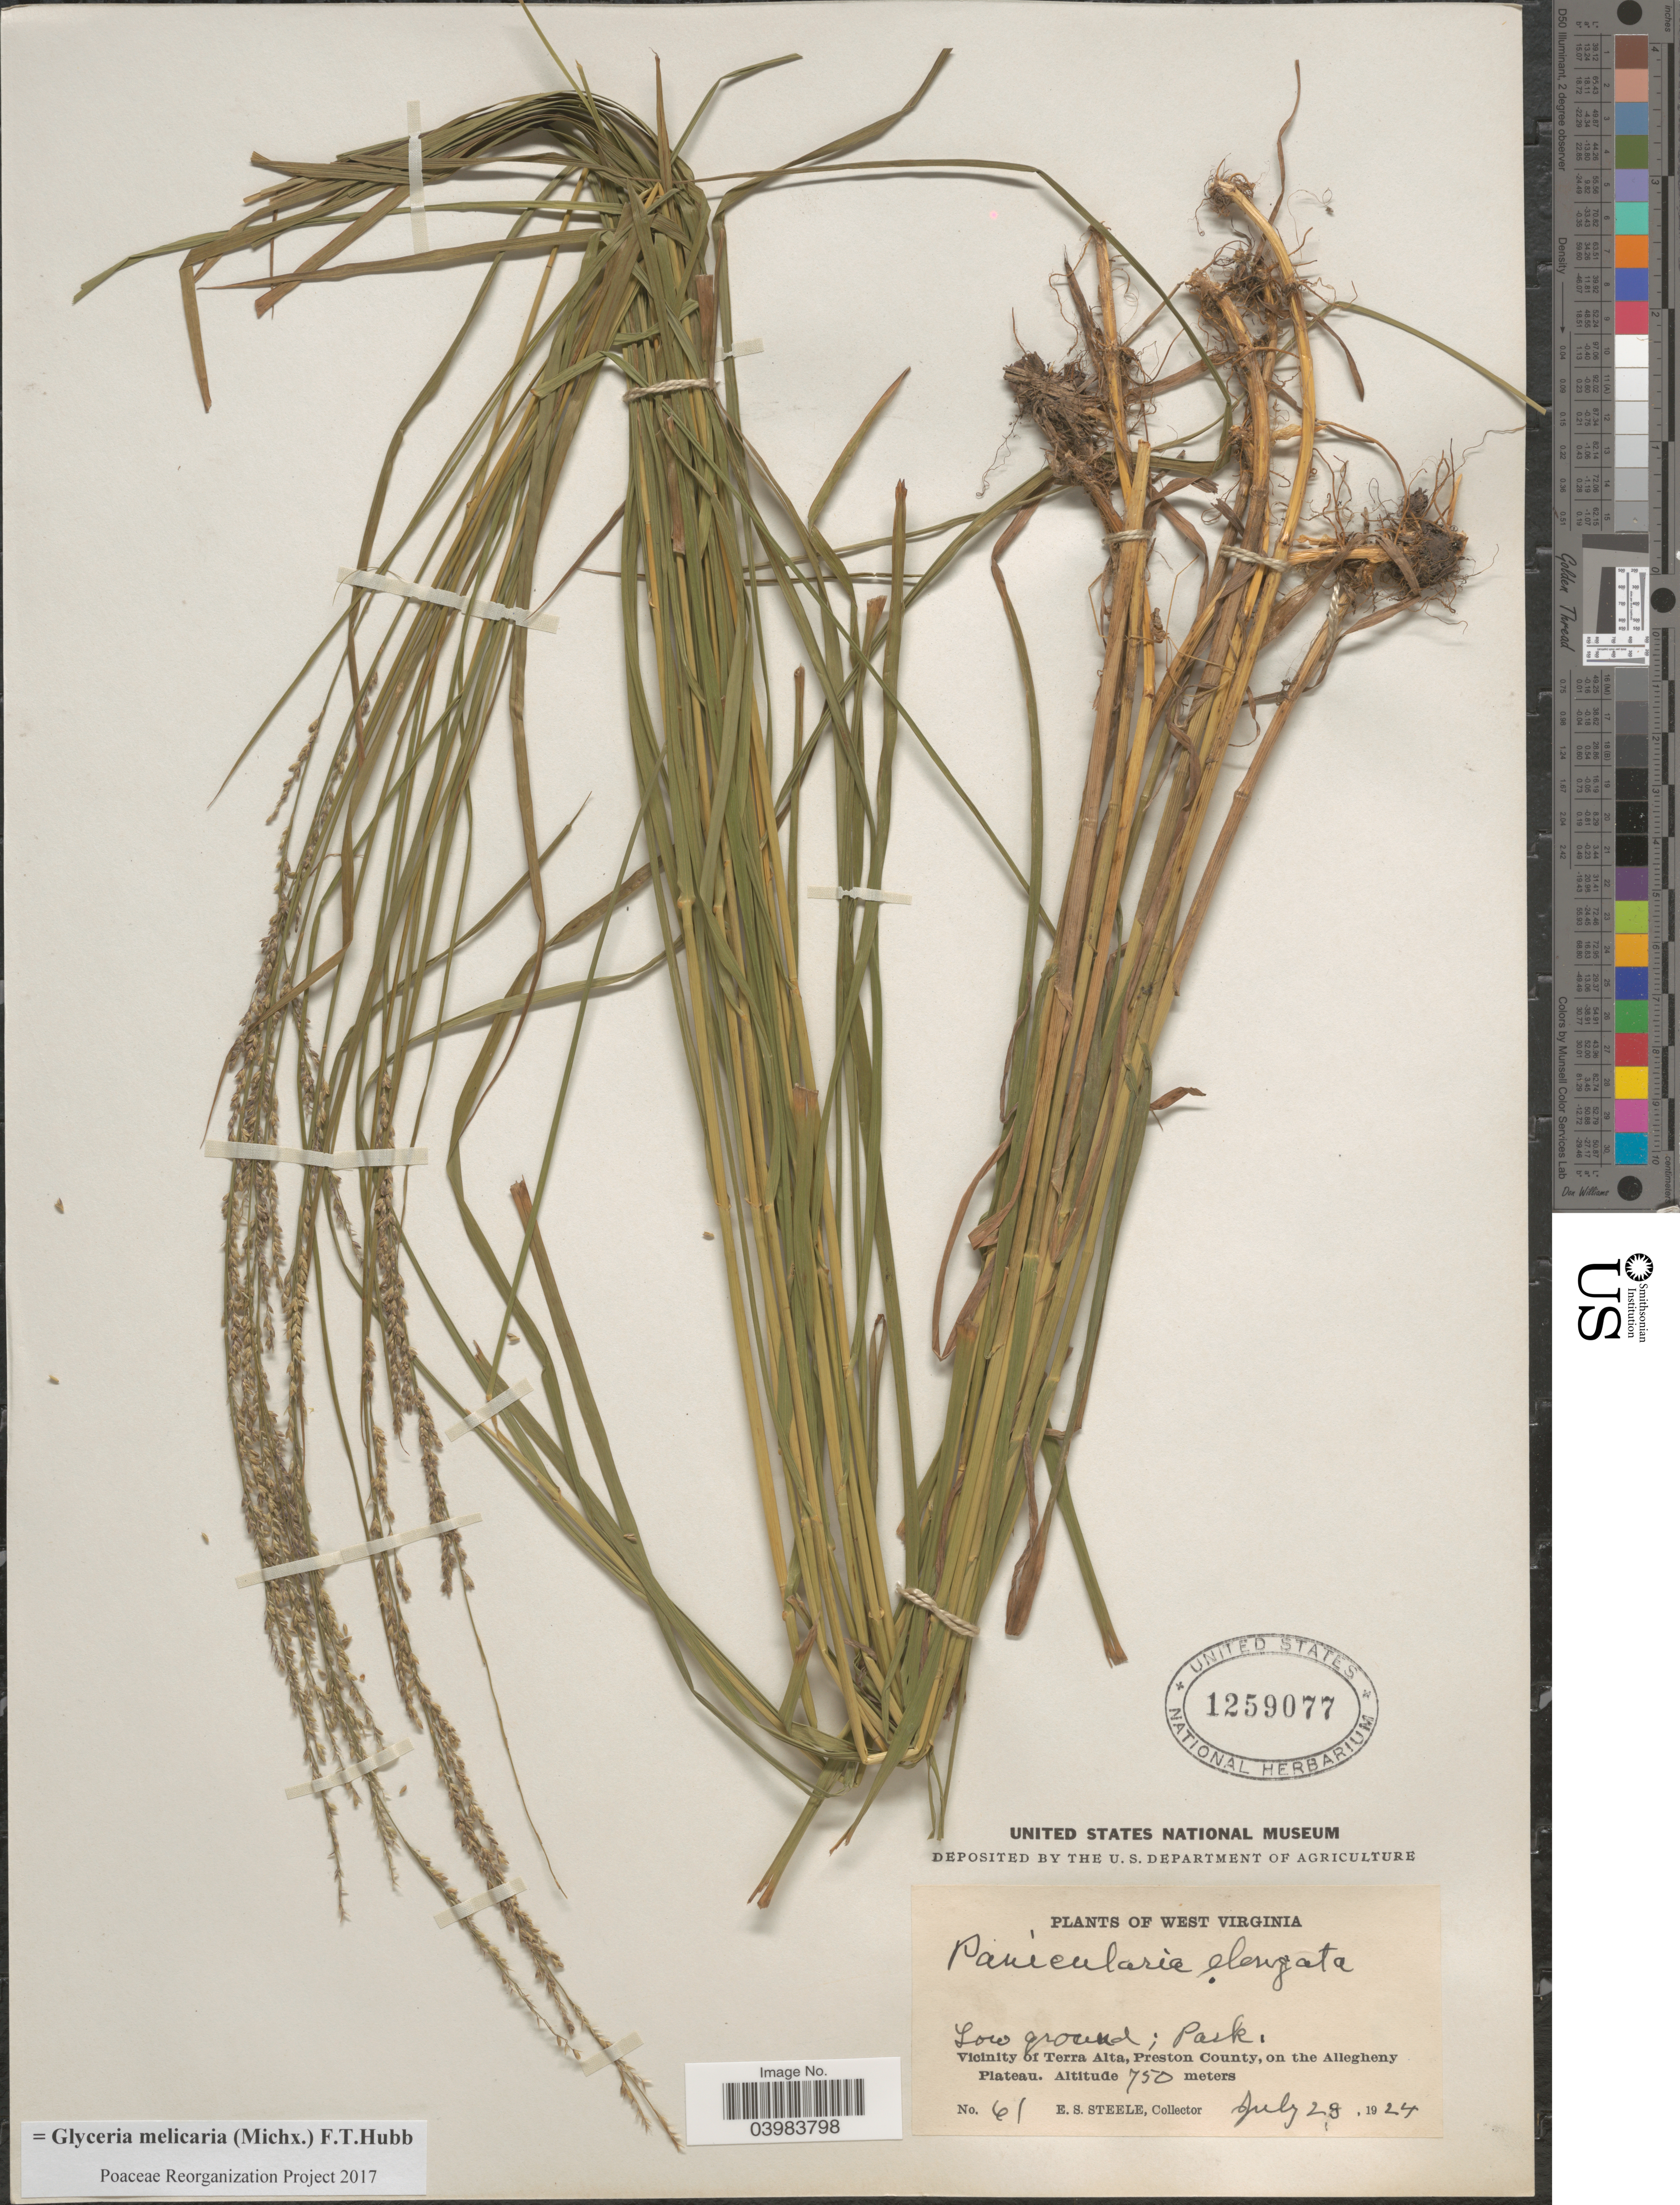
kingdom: Plantae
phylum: Tracheophyta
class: Liliopsida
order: Poales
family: Poaceae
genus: Glyceria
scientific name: Glyceria melicaria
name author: (Michx.) F.T. Hubb.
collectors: E. Steele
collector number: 61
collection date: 1924-07-28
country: United States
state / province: West Virginia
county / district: Preston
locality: Vicinity of Terra Alta, Preston County, on the allegheny Plateau.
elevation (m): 750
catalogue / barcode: US 1259077